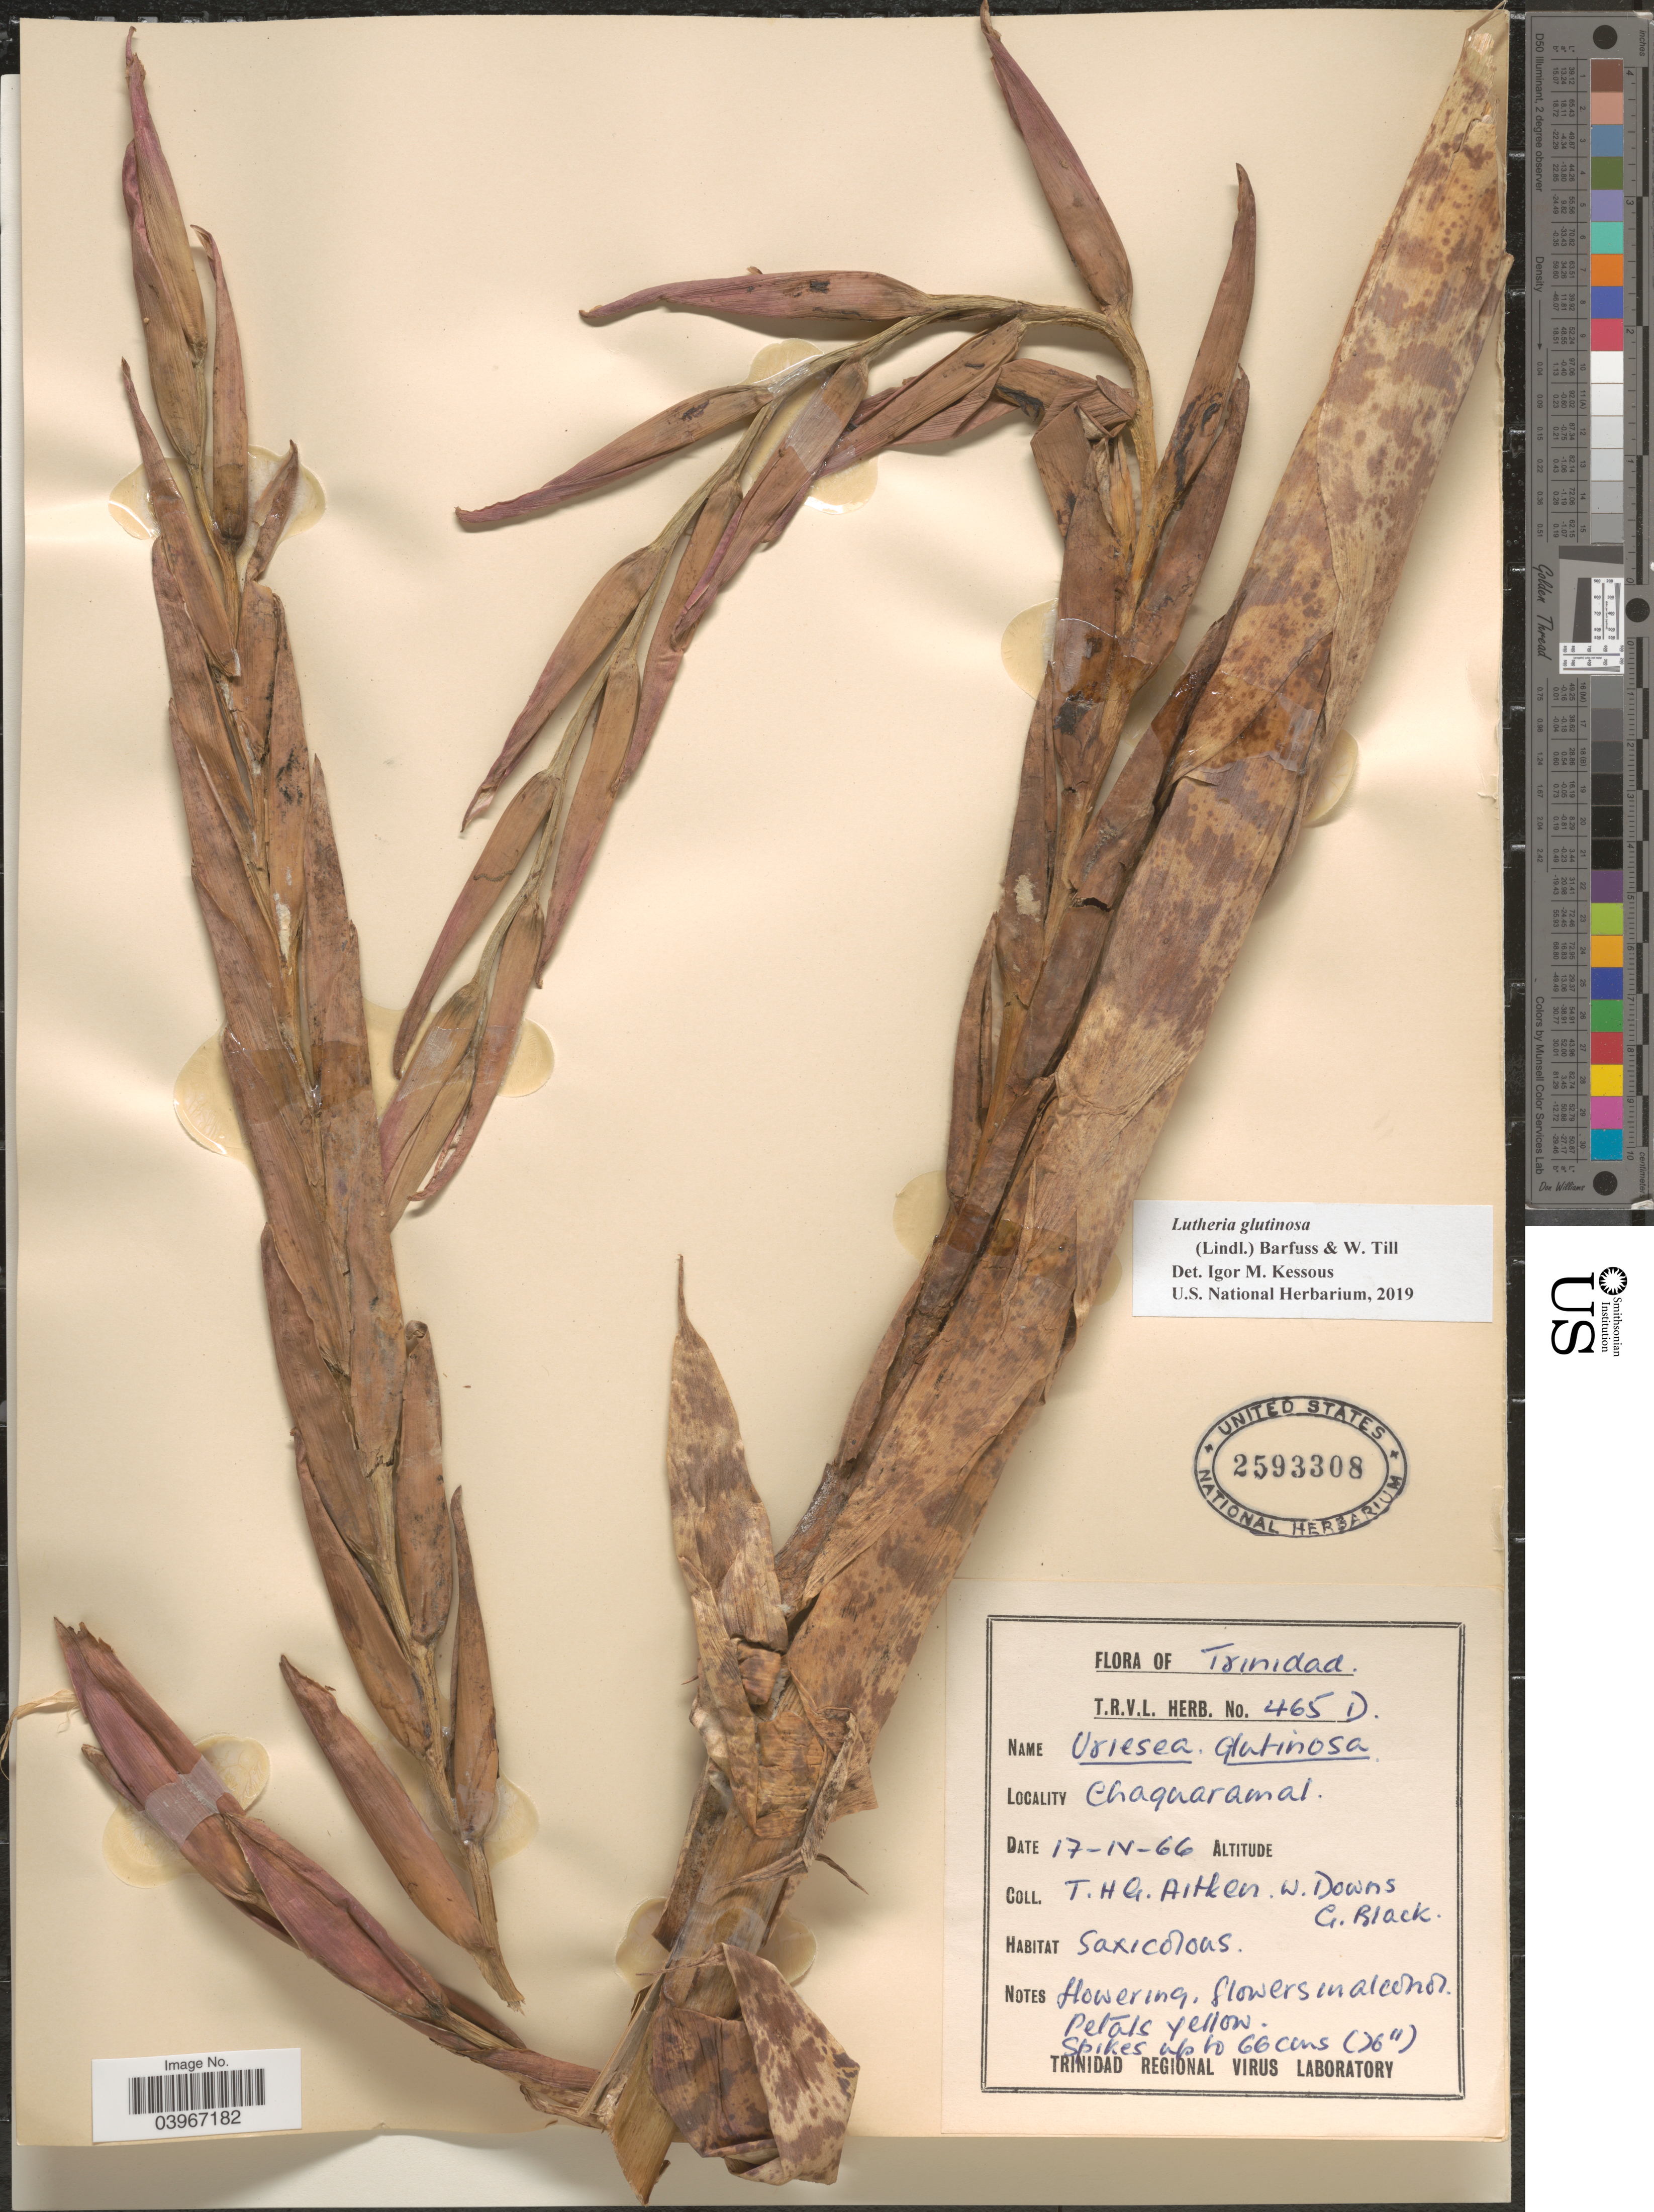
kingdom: Plantae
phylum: Tracheophyta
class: Liliopsida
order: Poales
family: Bromeliaceae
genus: Lutheria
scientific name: Lutheria glutinosa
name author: (Lindl.) Barfuss & W. Till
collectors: T. Aitken, W. G. Downs & G. A. Black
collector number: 465D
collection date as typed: Transcribed d/m/y: 17/4/66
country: Trinidad and Tobago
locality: Trinidad. Chaguaramal.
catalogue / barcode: US 2593308